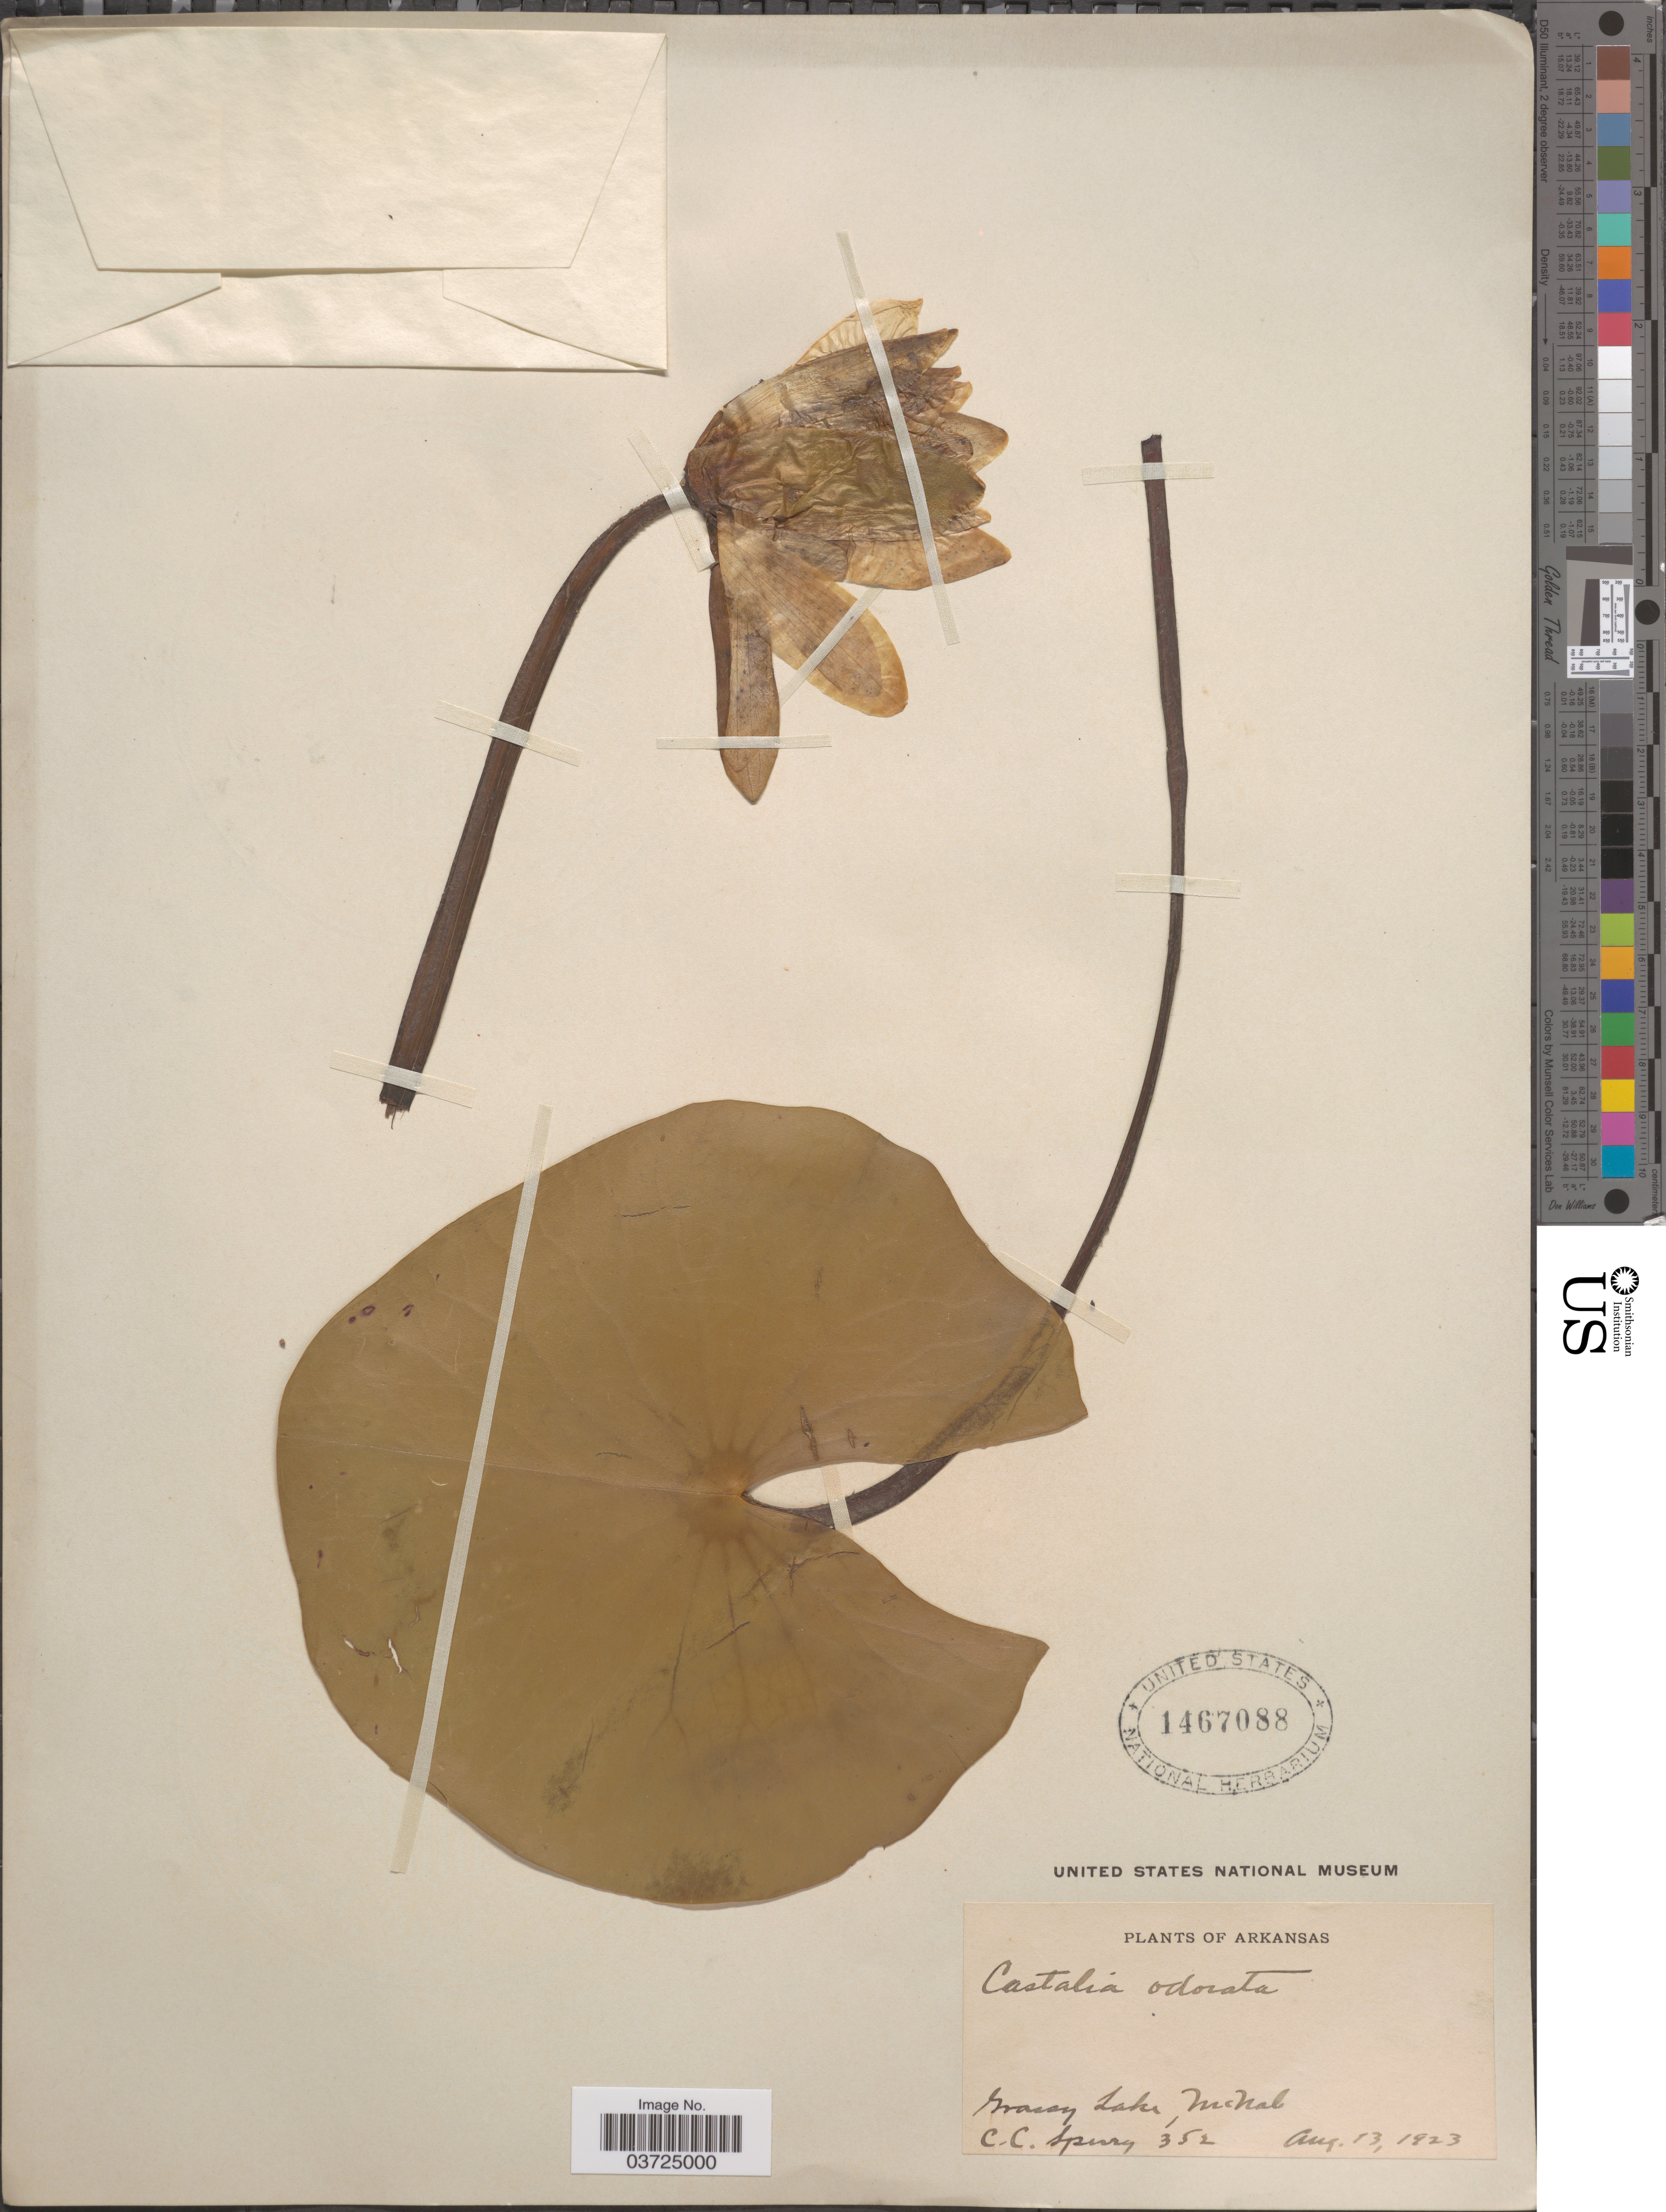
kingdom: Plantae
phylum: Tracheophyta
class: Magnoliopsida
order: Nymphaeales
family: Nymphaeaceae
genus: Nymphaea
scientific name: Nymphaea odorata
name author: Aiton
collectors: C. C. Sperry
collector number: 352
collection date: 1923-08-13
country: United States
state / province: Arkansas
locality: Grassy Lake, McNab.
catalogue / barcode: US 1467088